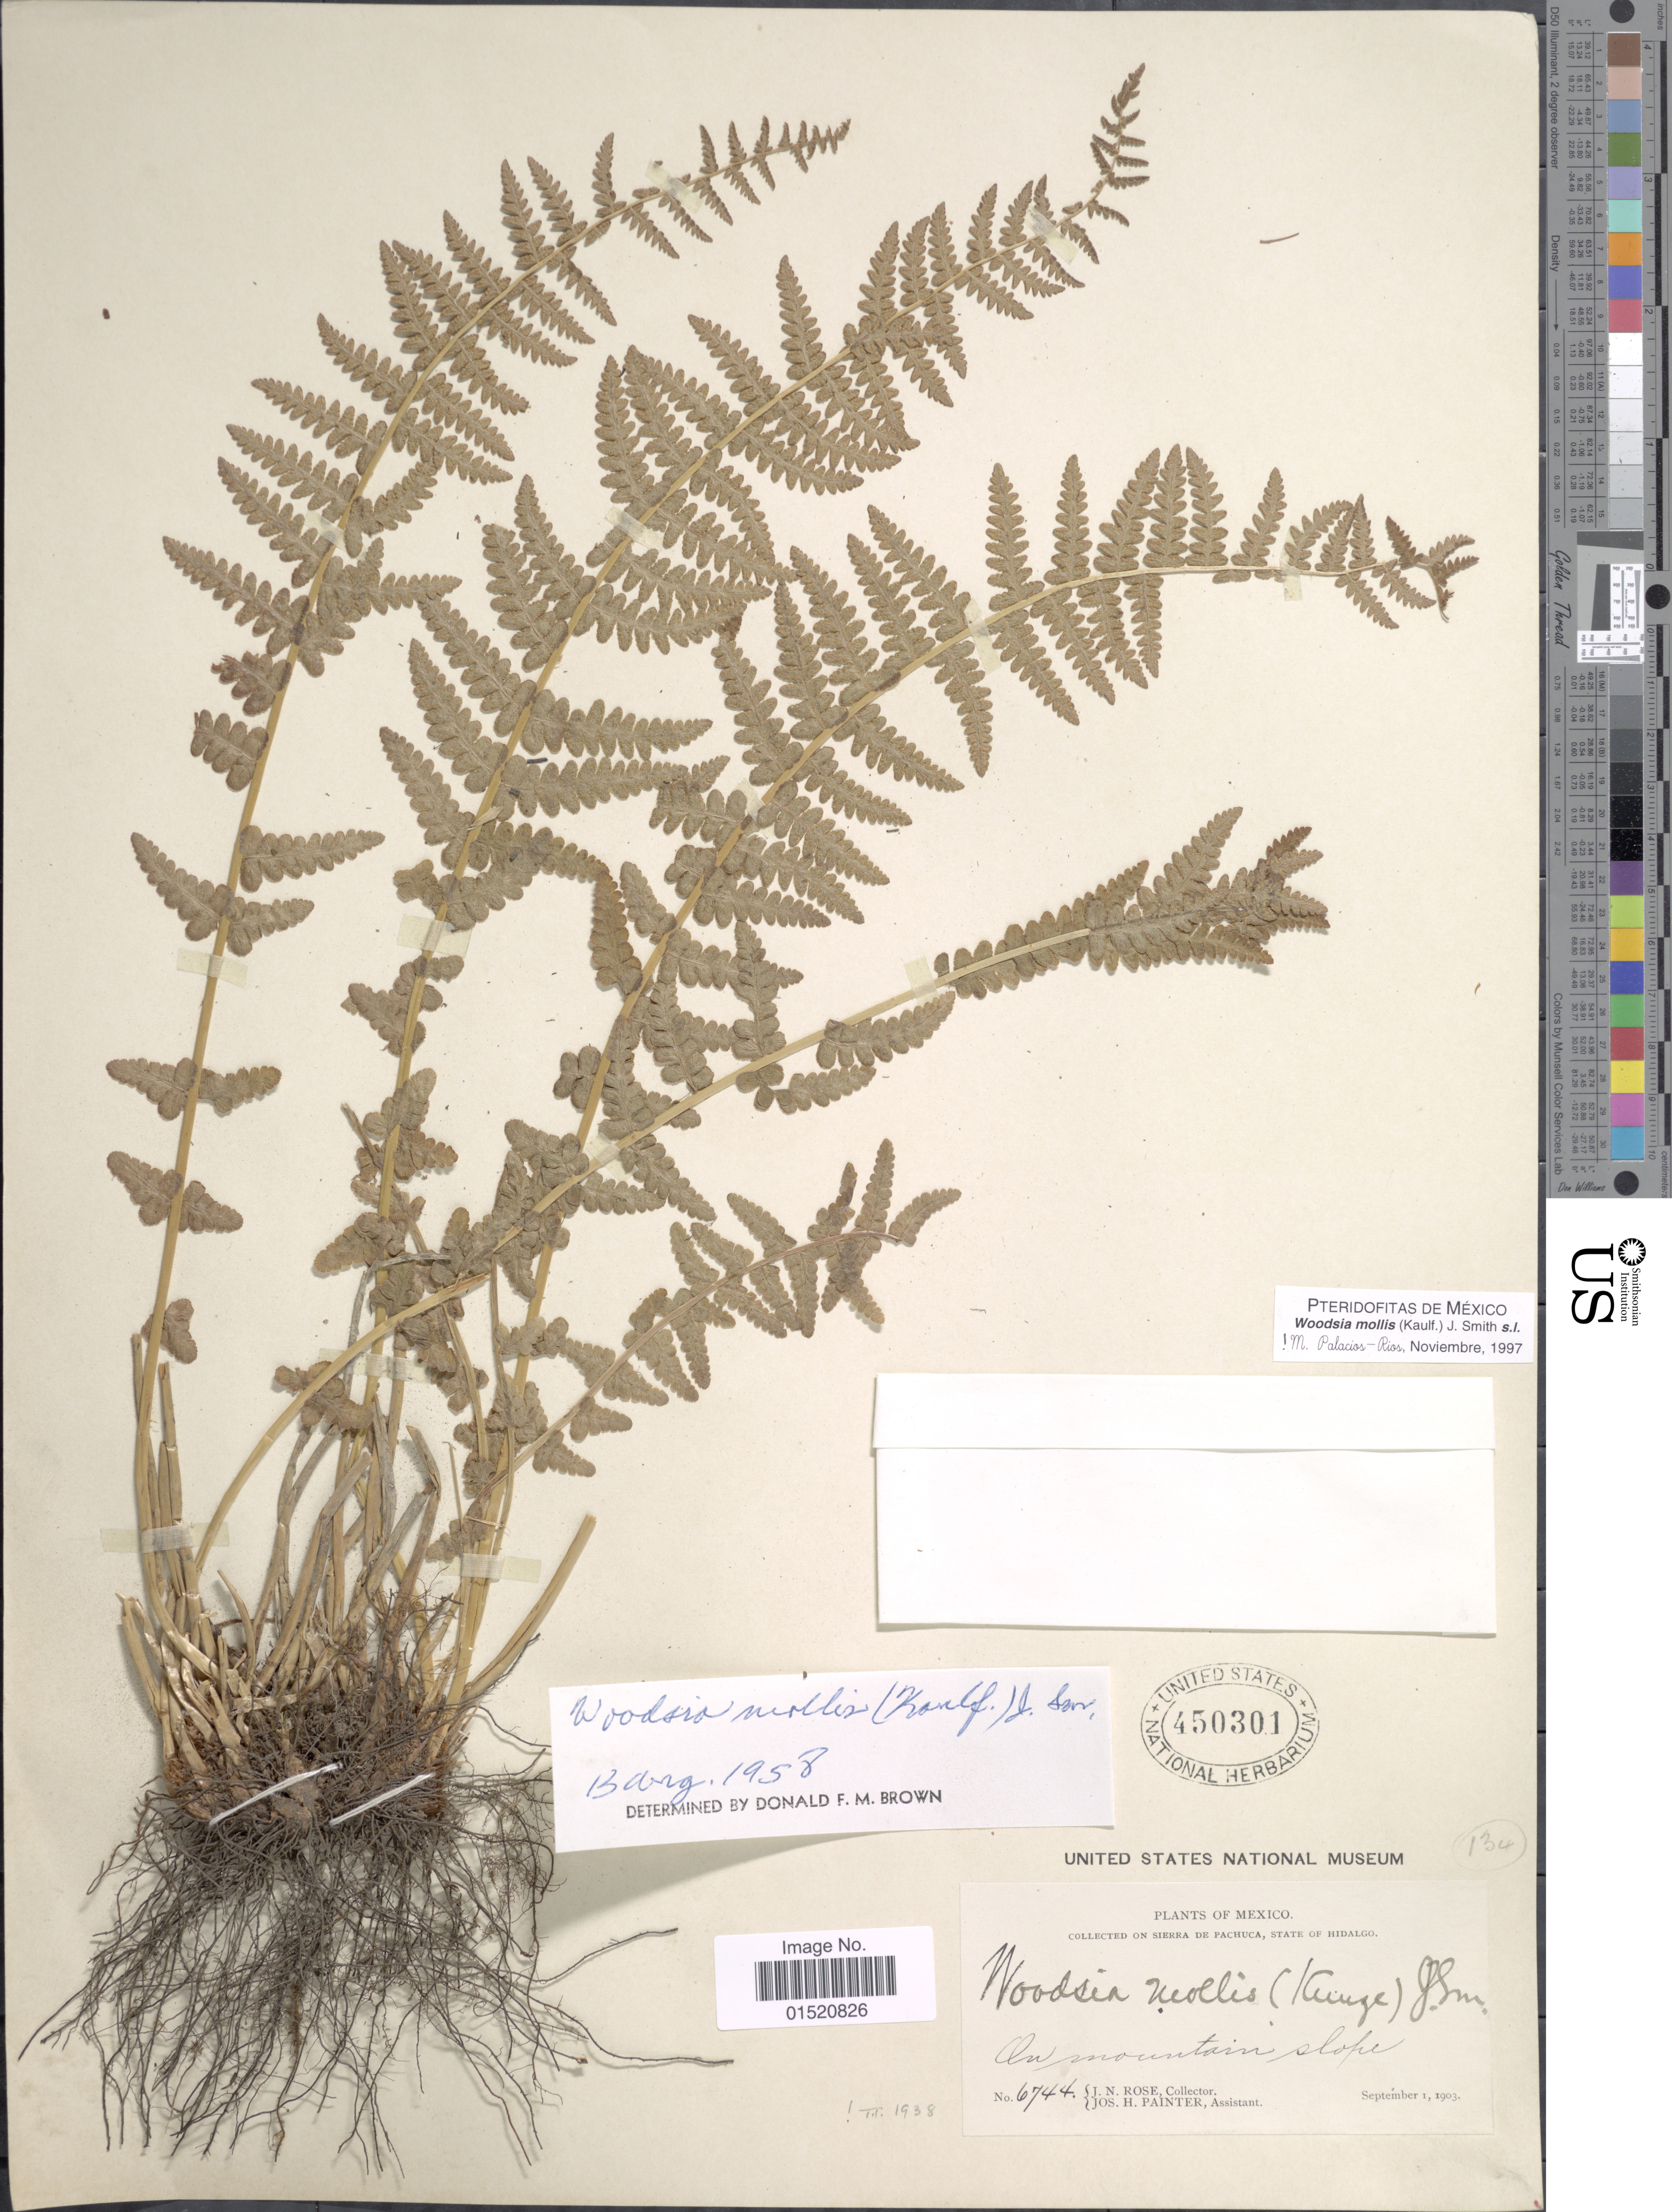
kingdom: Plantae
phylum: Tracheophyta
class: Polypodiopsida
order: Polypodiales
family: Woodsiaceae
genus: Woodsia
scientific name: Woodsia mollis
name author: (Kaulf.) J. Sm.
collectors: J. N. Rose & J. H. Painter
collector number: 6744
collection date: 1903-09-01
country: Mexico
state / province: Hidalgo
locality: Sierra de Pachuca, On mountain slope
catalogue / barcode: US 450301